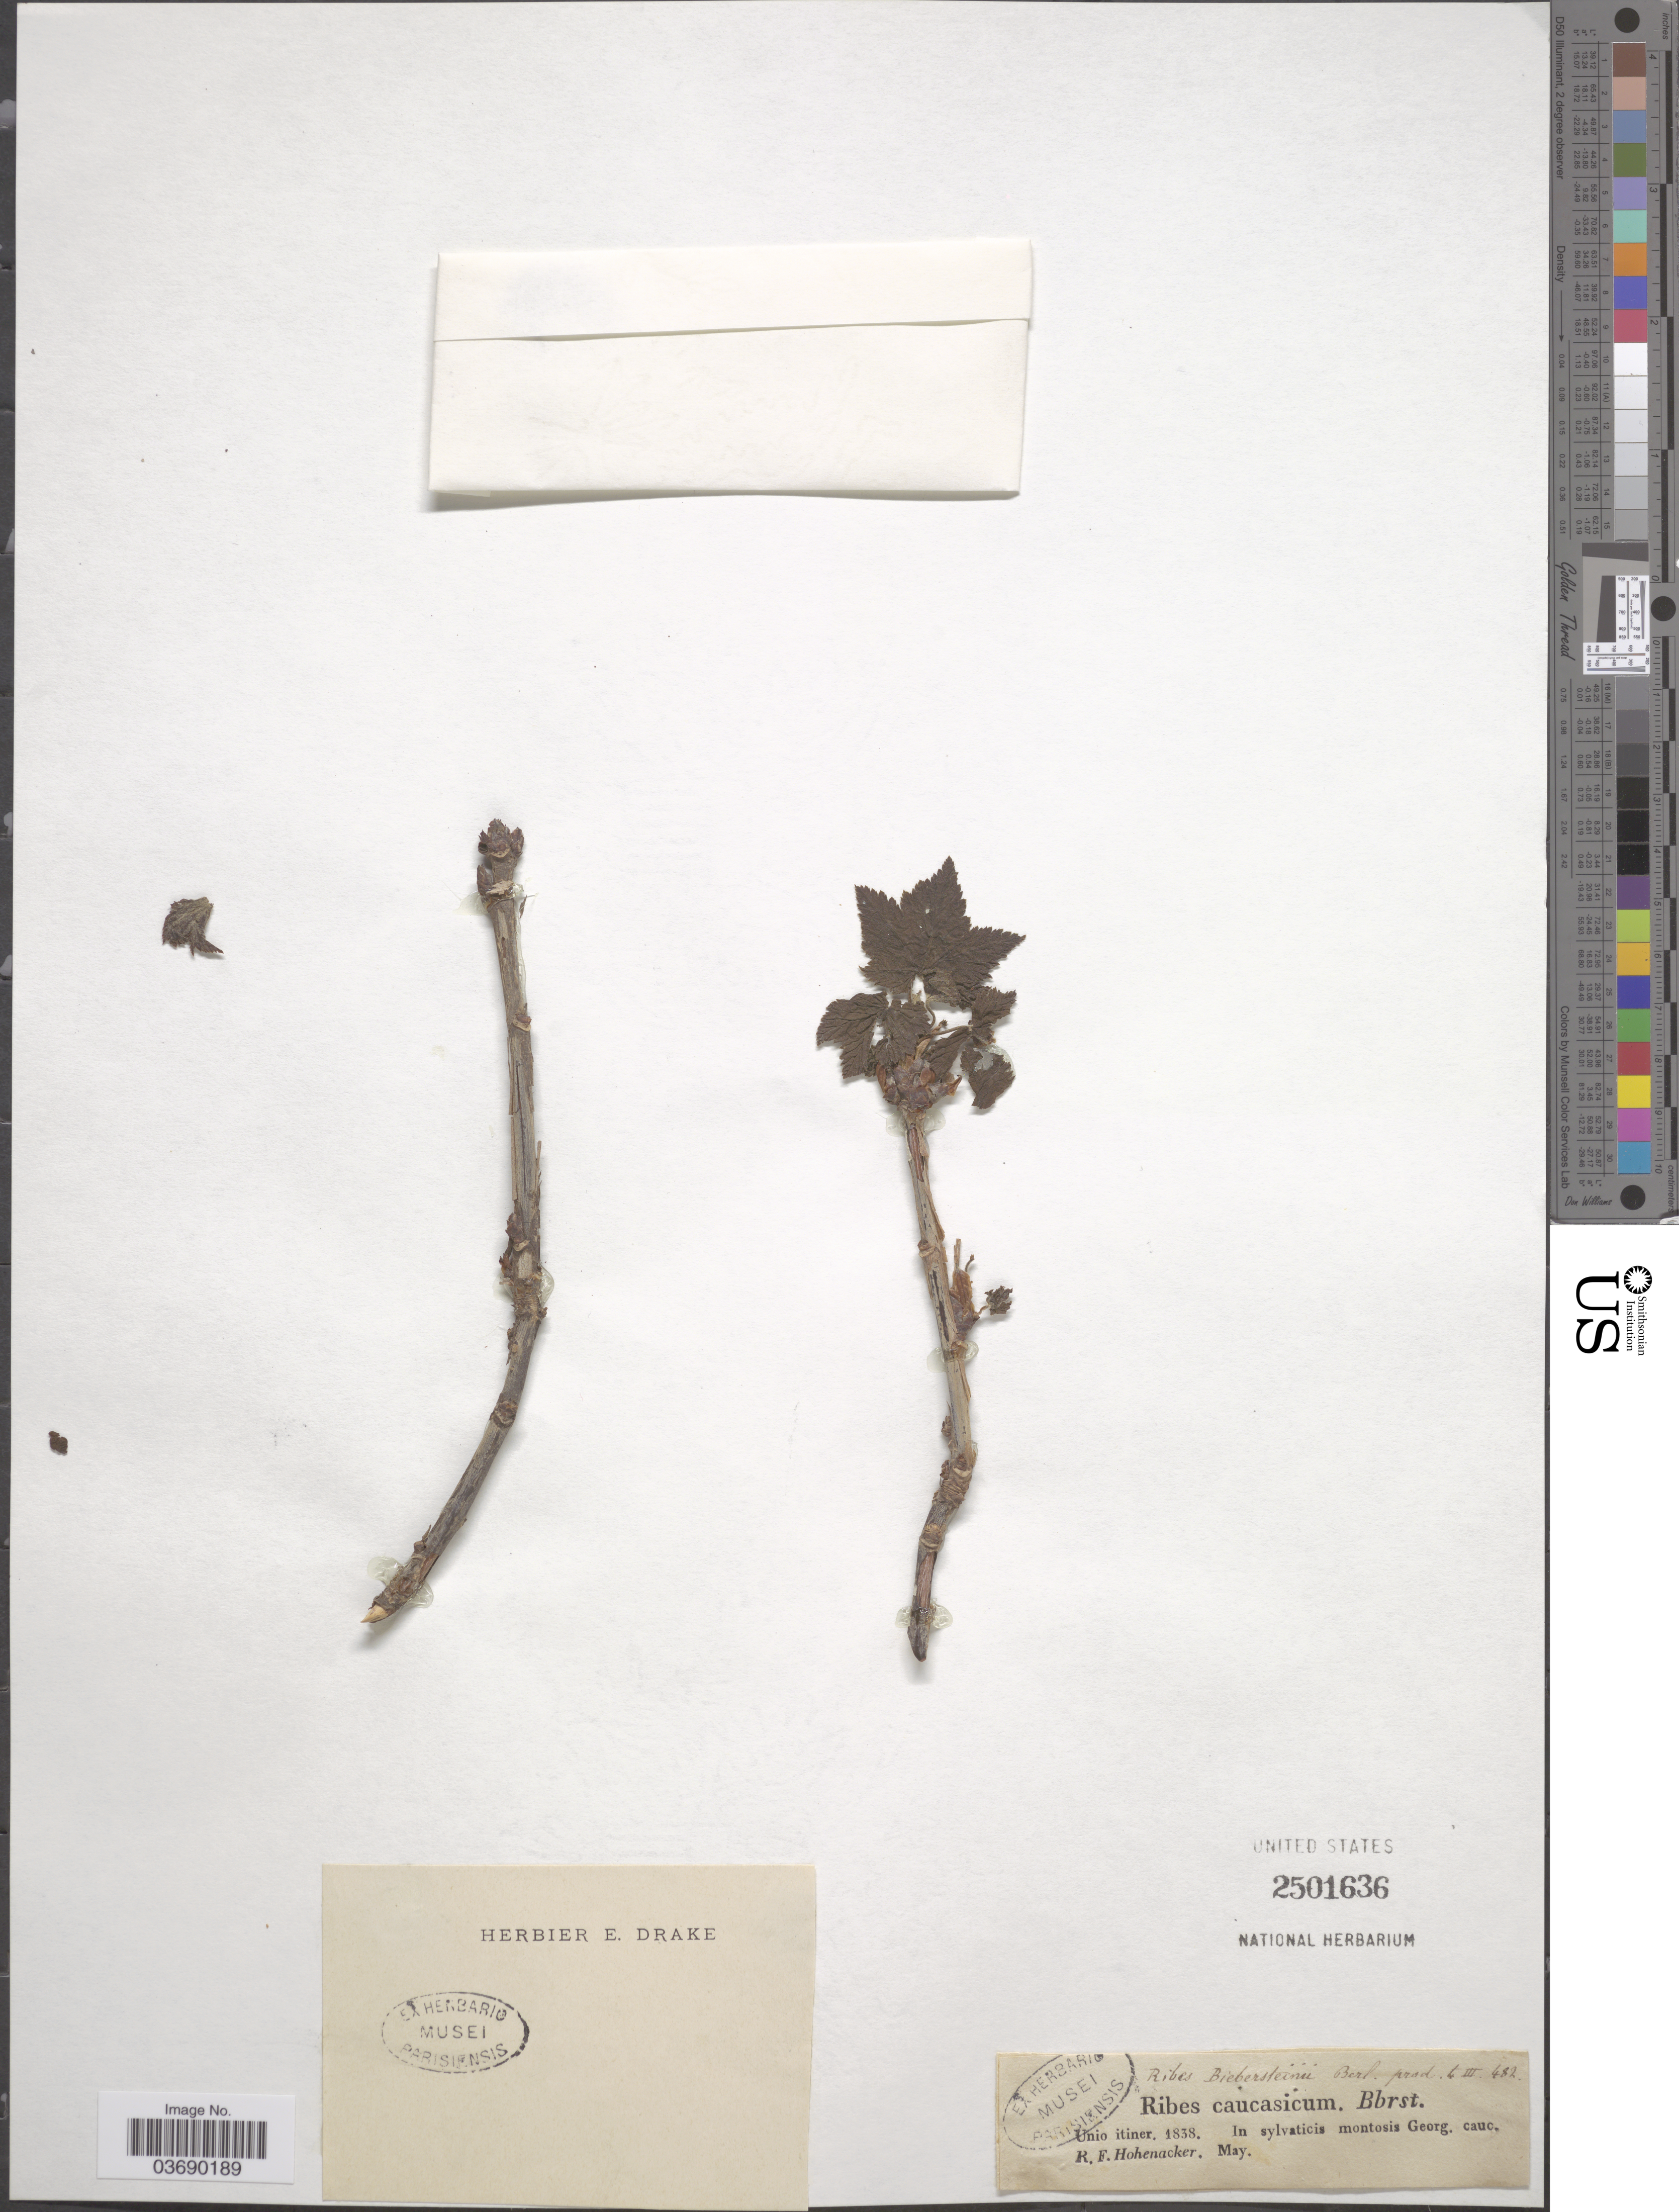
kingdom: Plantae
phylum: Tracheophyta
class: Magnoliopsida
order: Saxifragales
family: Grossulariaceae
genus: Ribes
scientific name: Ribes caucasicum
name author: Adams ex Roem. & Schult.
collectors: R. F. Hohenacker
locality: In sylvaticis montosis Georg. cauc.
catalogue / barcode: US 2501636